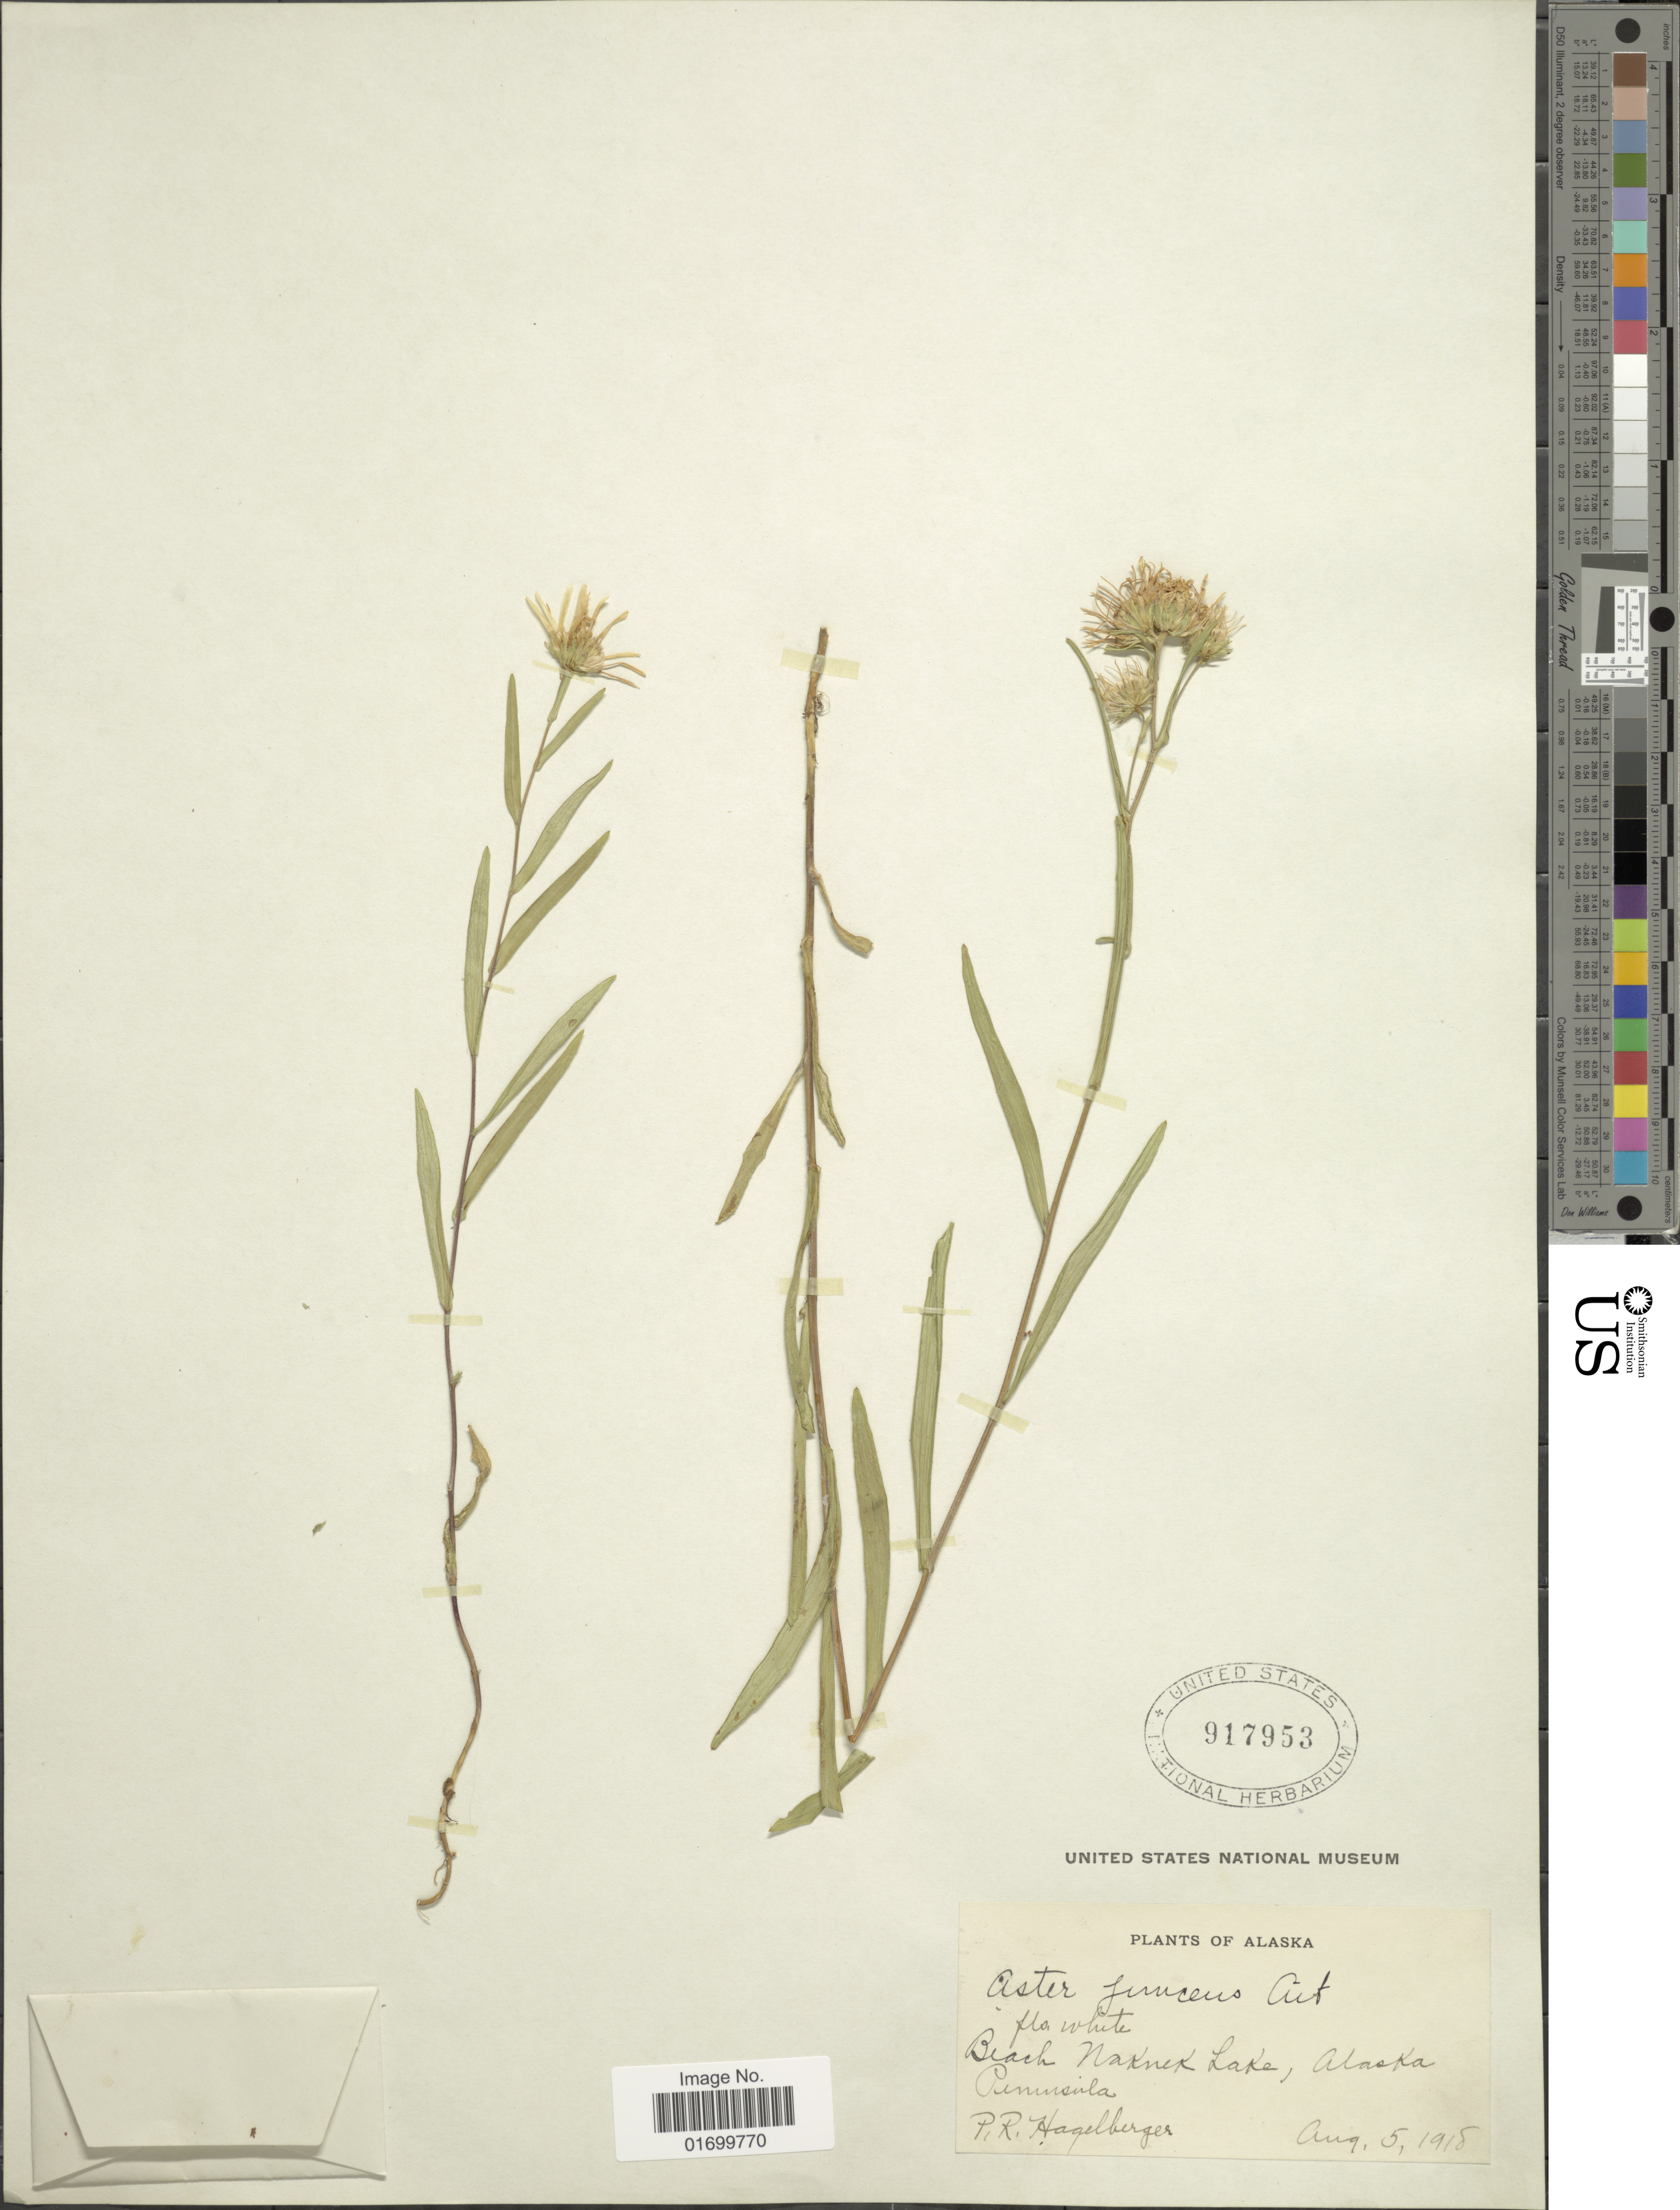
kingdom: Plantae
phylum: Tracheophyta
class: Magnoliopsida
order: Asterales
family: Asteraceae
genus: Symphyotrichum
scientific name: Symphyotrichum boreale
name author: (Torr. & A. Gray) Á. Löve & D. Löve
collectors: P. Hagelbarger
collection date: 1918-08-05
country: United States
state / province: Alaska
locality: Beach Naknek Lake, Alaska Peninsula.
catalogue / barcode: US 917953